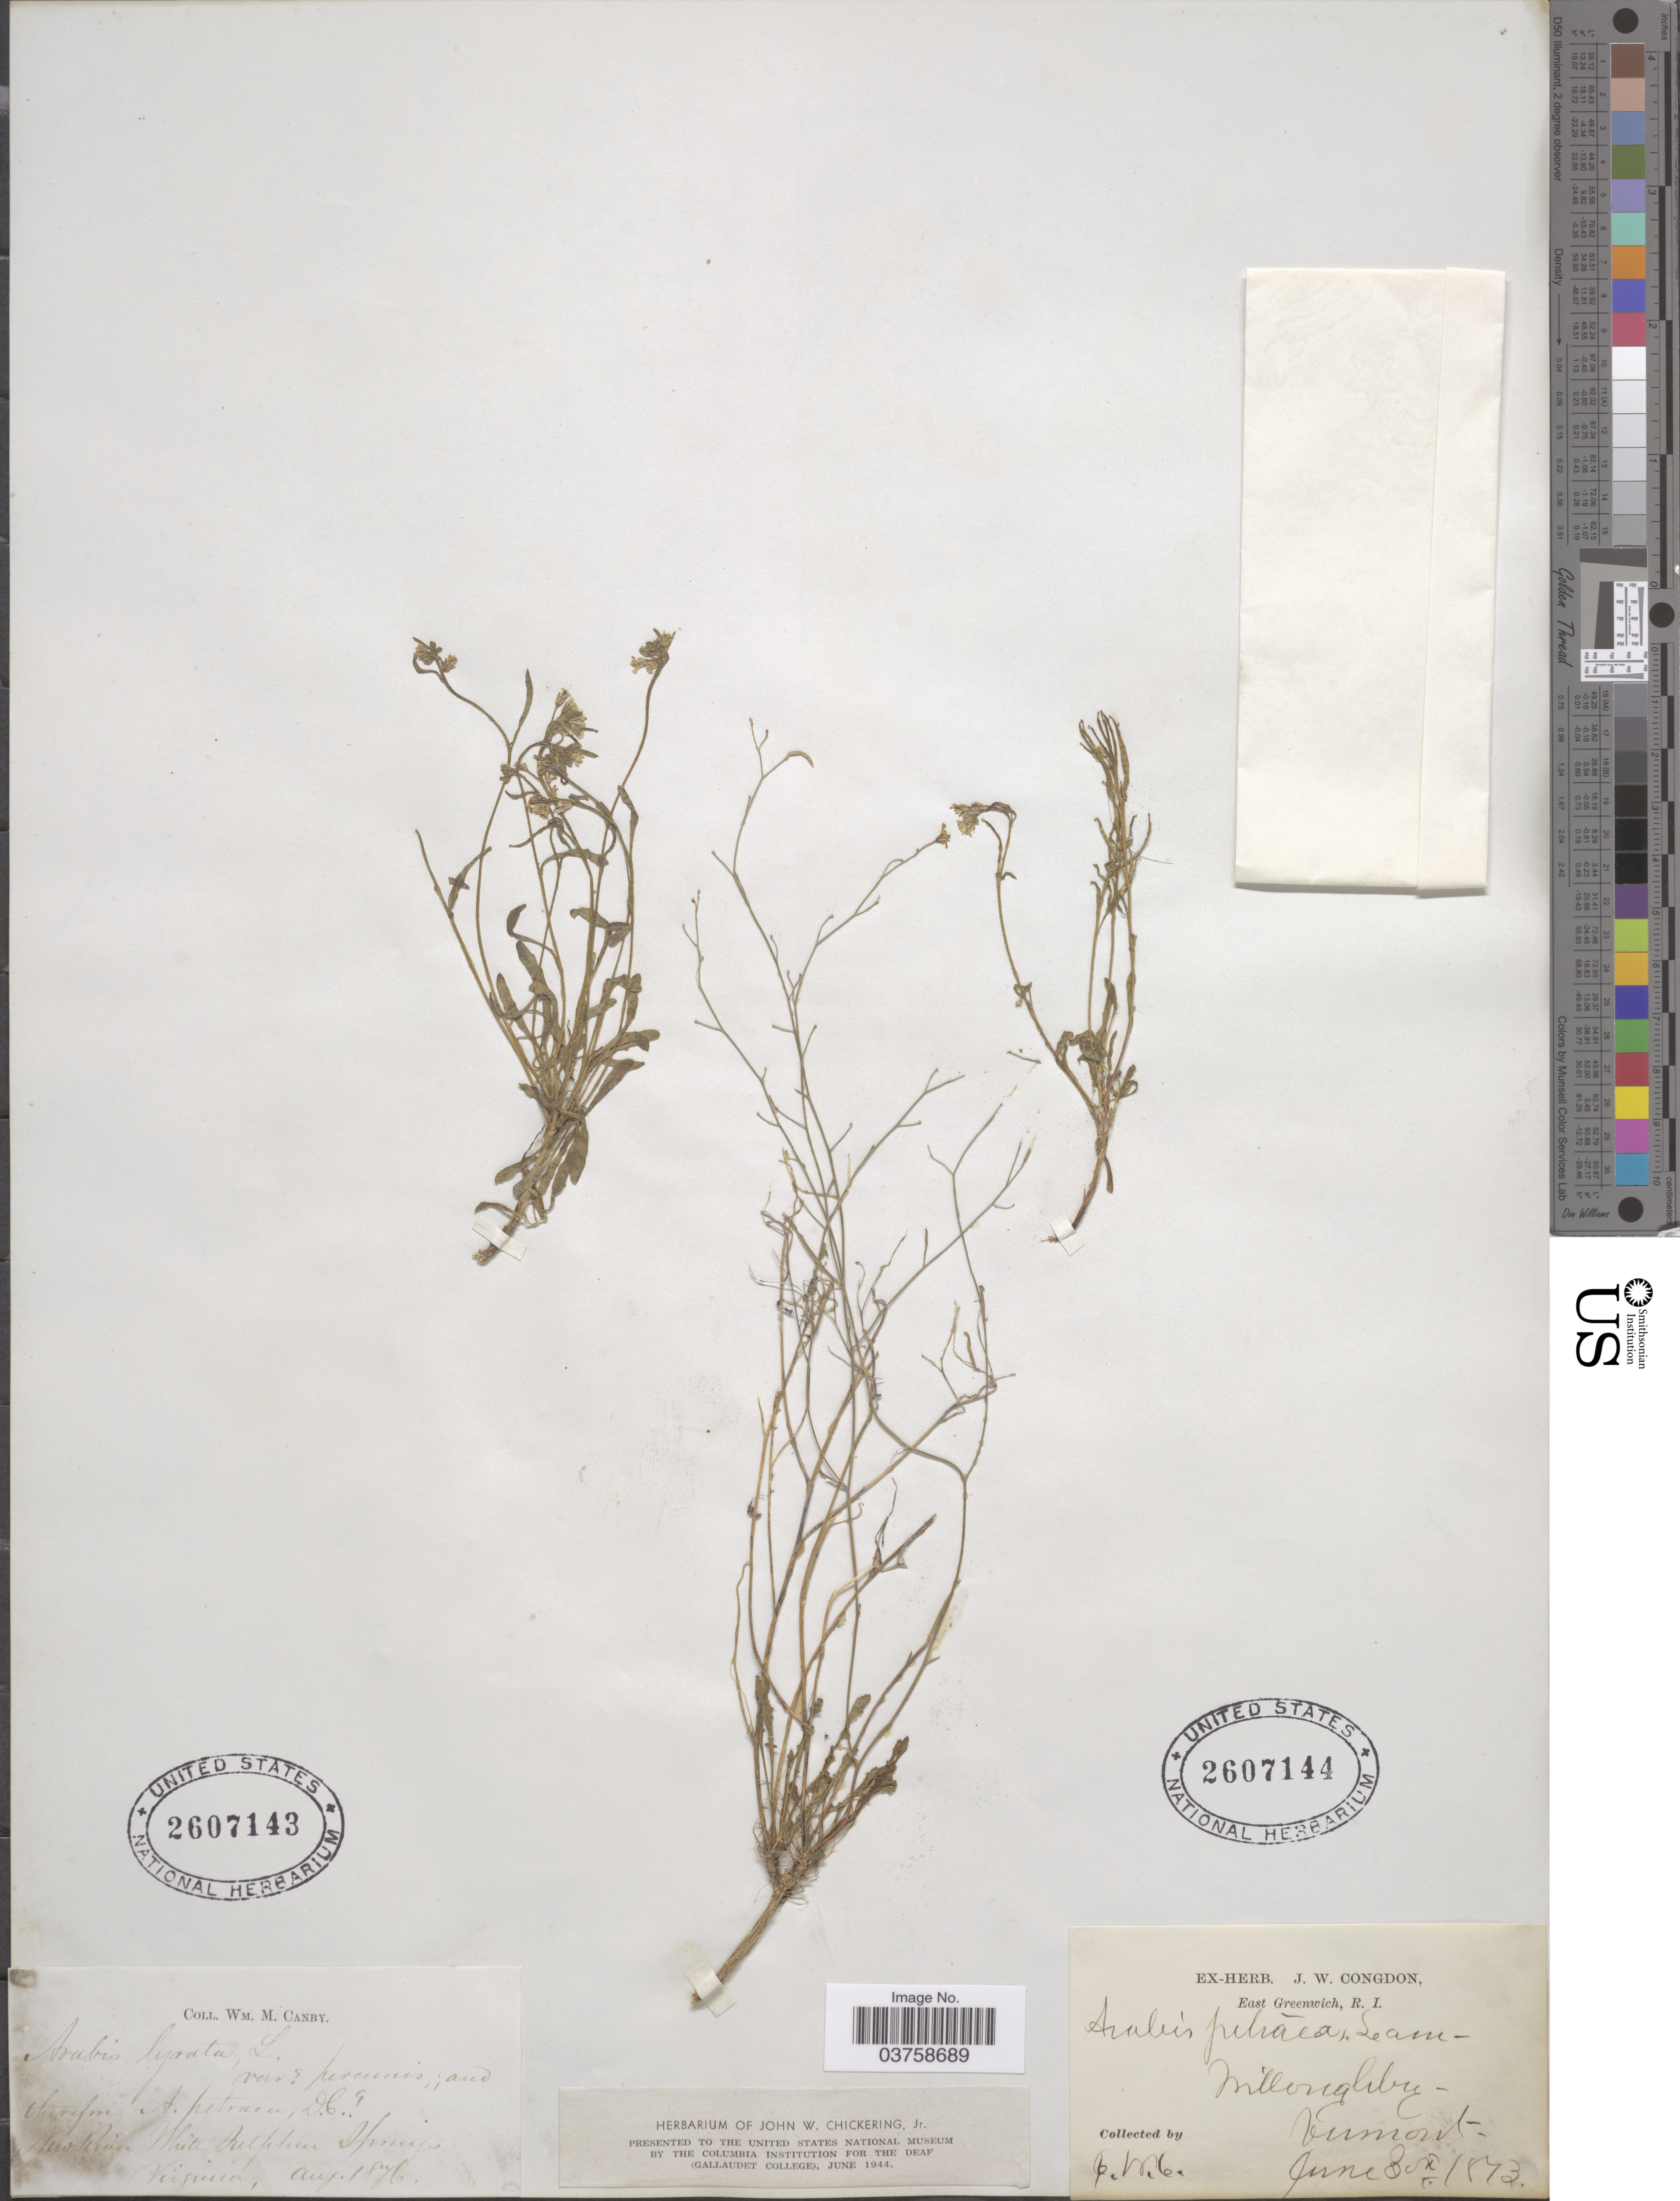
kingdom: Plantae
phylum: Tracheophyta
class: Magnoliopsida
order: Brassicales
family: Brassicaceae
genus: Arabidopsis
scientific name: Arabidopsis petraea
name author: (L.) Dorofeev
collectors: J. W. Congdon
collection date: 1843-06-08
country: United States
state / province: Vermont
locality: Willoughby.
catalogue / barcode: US 2607144-2